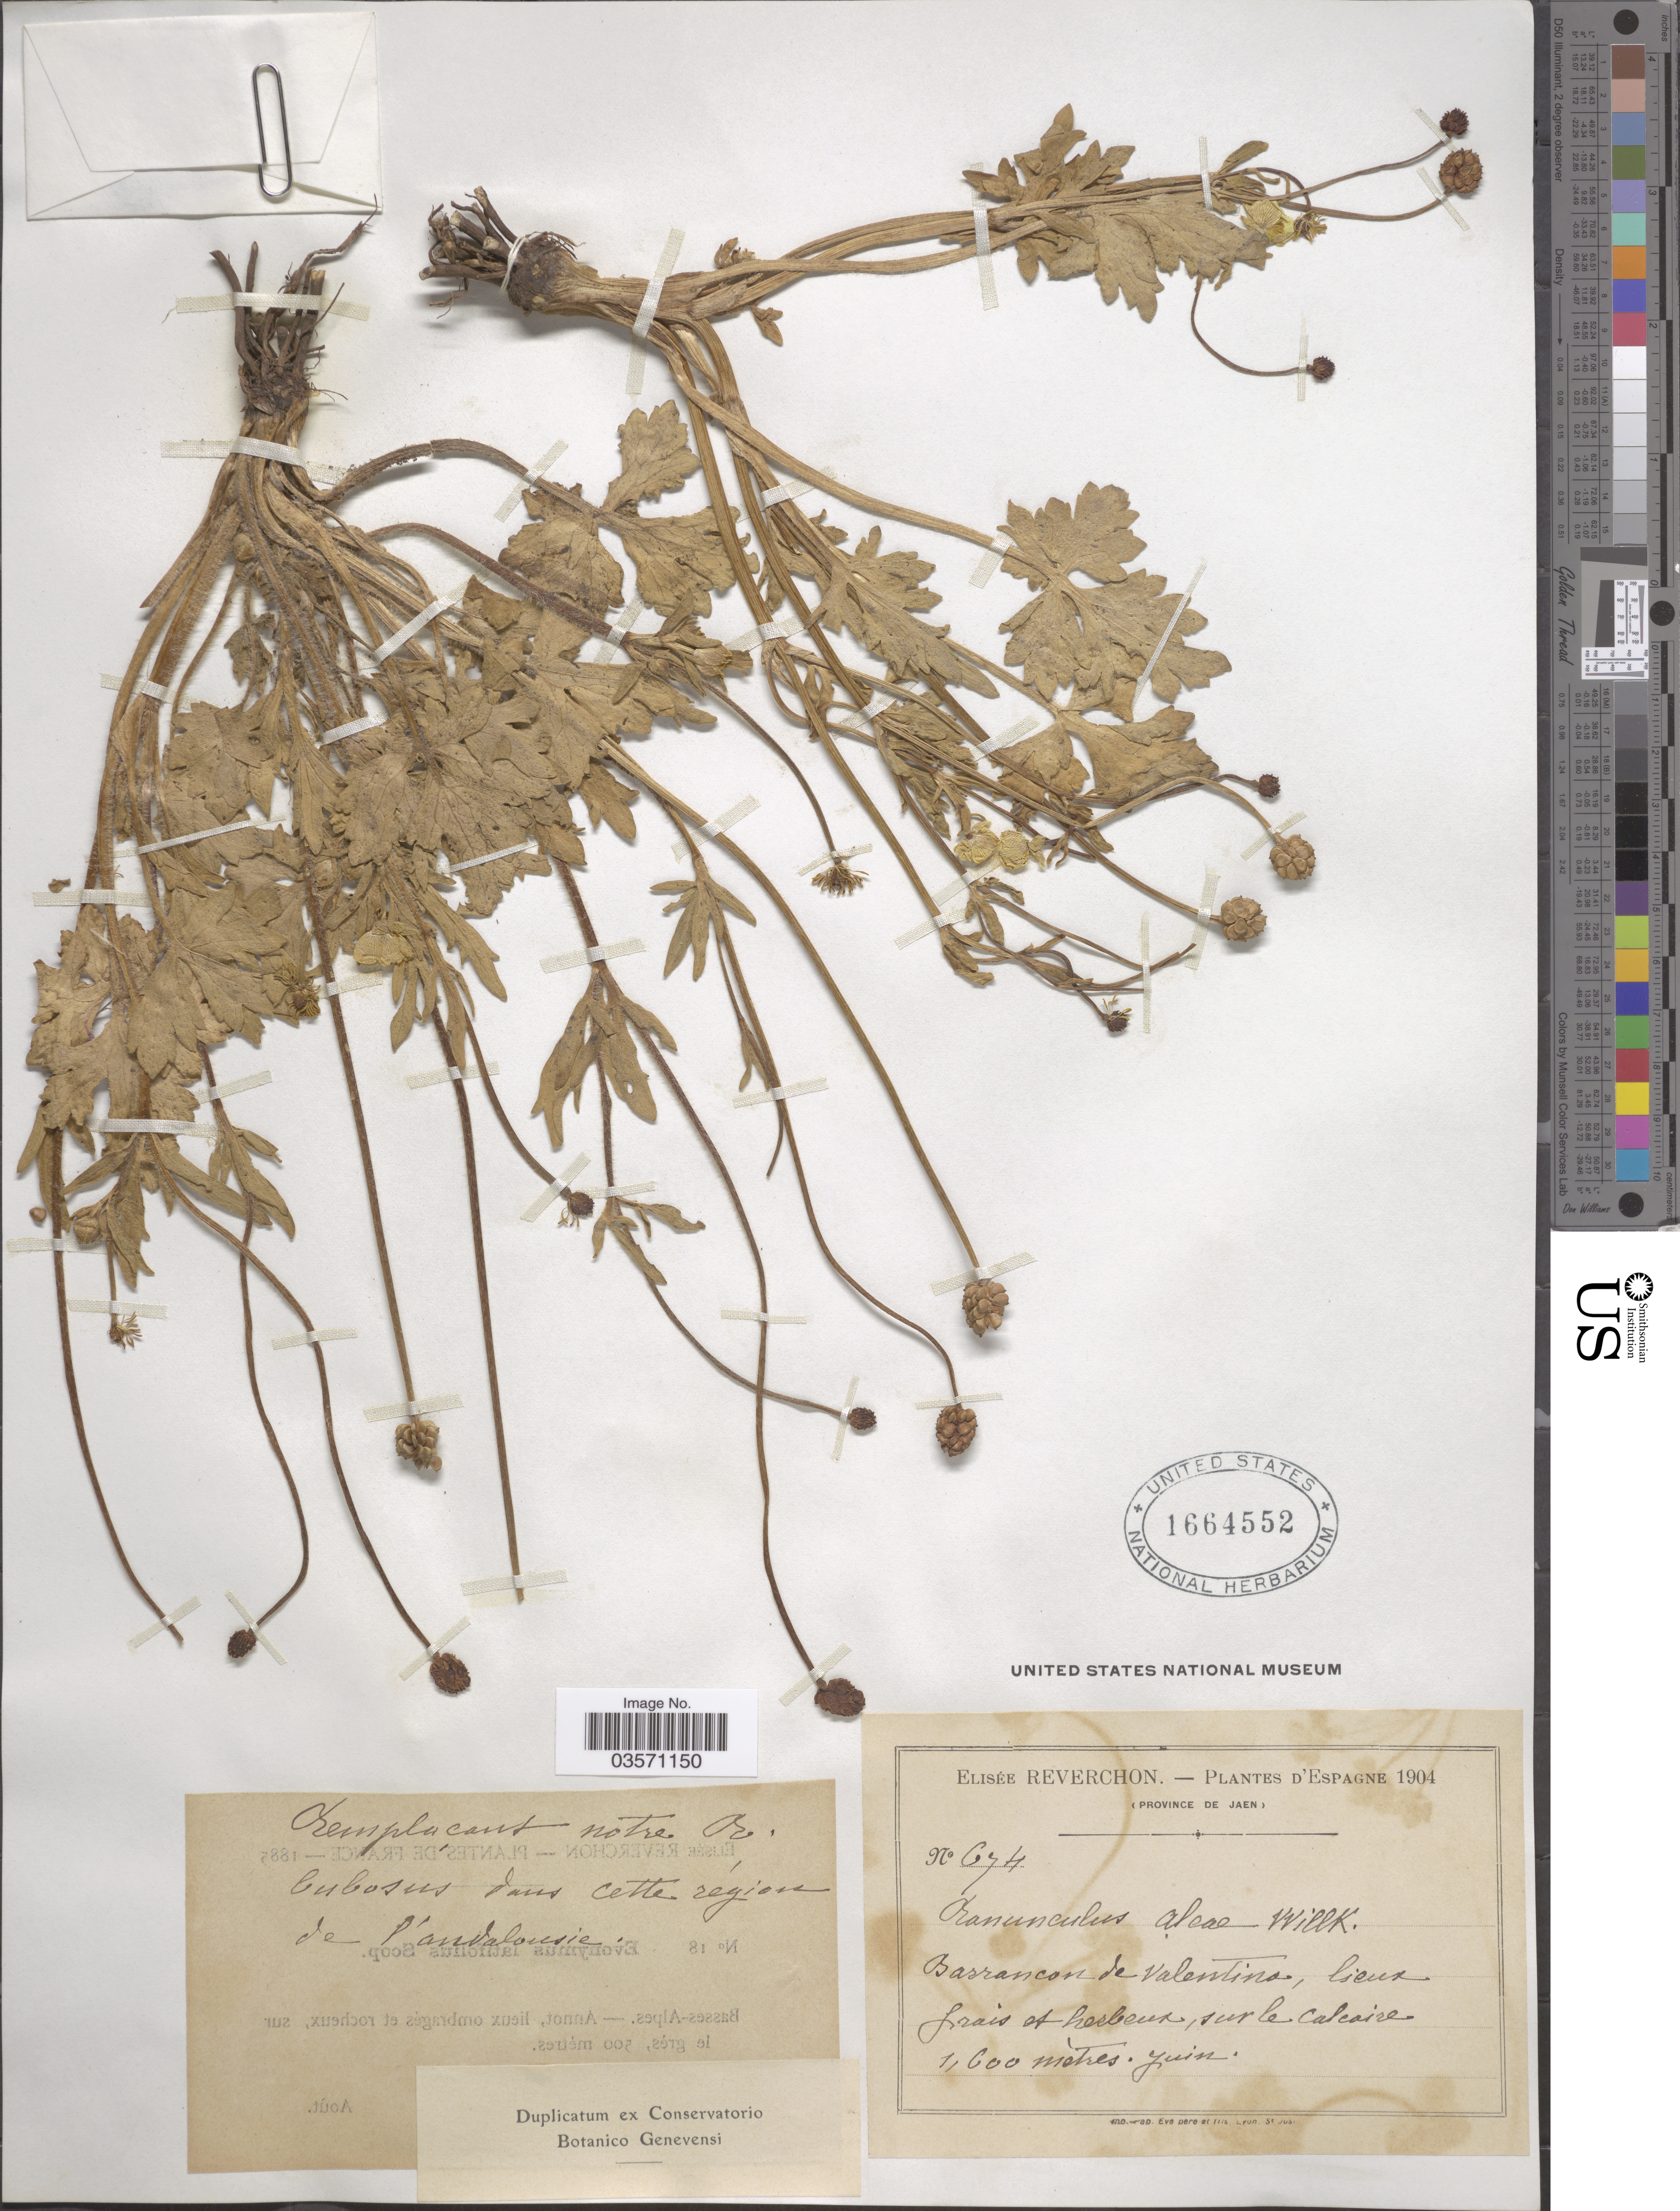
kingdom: Plantae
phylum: Tracheophyta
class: Magnoliopsida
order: Ranunculales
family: Ranunculaceae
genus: Ranunculus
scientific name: Ranunculus aleae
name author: Willk.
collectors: E. Reverchon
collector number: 674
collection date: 1904-06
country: Spain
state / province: Andalucía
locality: Bubosus dans cette région de l'andalousie. (Province de Jaen). Barrancon de Valentino, lieux frais et herbeux, sur le calcaire.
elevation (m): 1600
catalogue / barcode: US 1664552